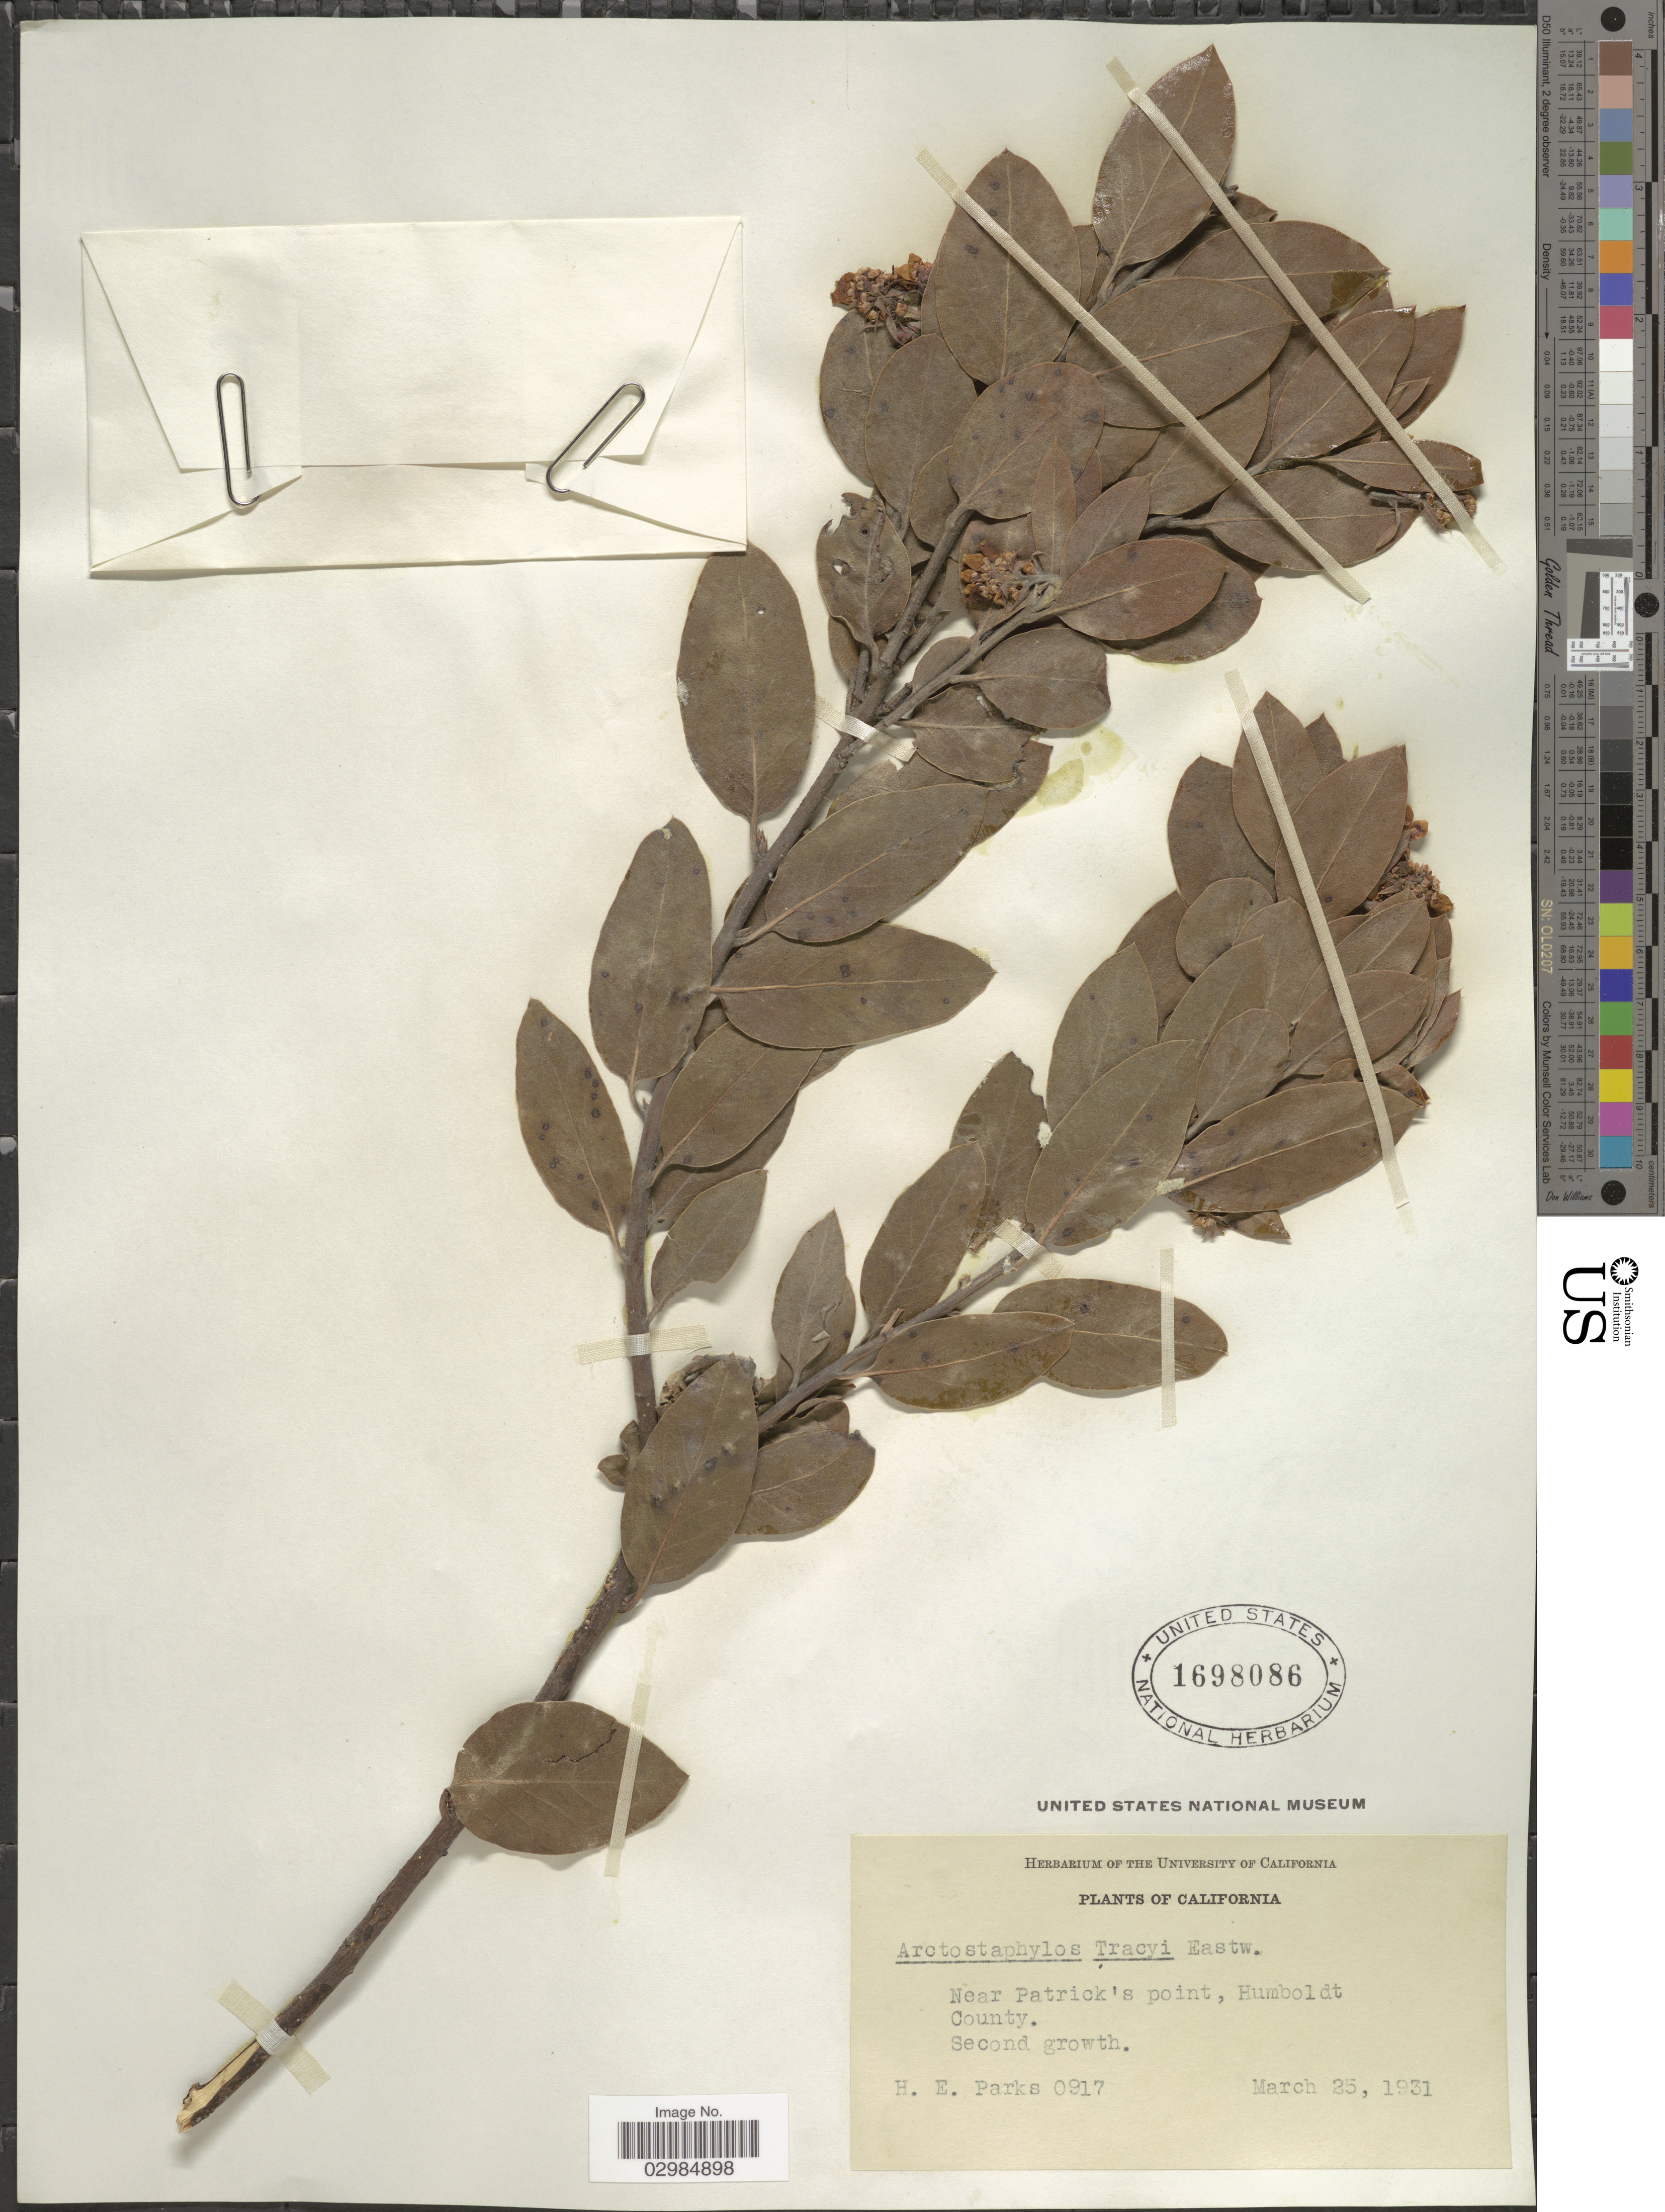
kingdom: Plantae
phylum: Tracheophyta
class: Magnoliopsida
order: Ericales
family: Ericaceae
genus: Arctostaphylos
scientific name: Arctostaphylos tracyi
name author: Eastw.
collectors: H. E. Parks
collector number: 0917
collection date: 1931-03-25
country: United States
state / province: California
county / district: Humboldt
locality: Near Patrick's point, Humboldt County.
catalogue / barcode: US 1698086